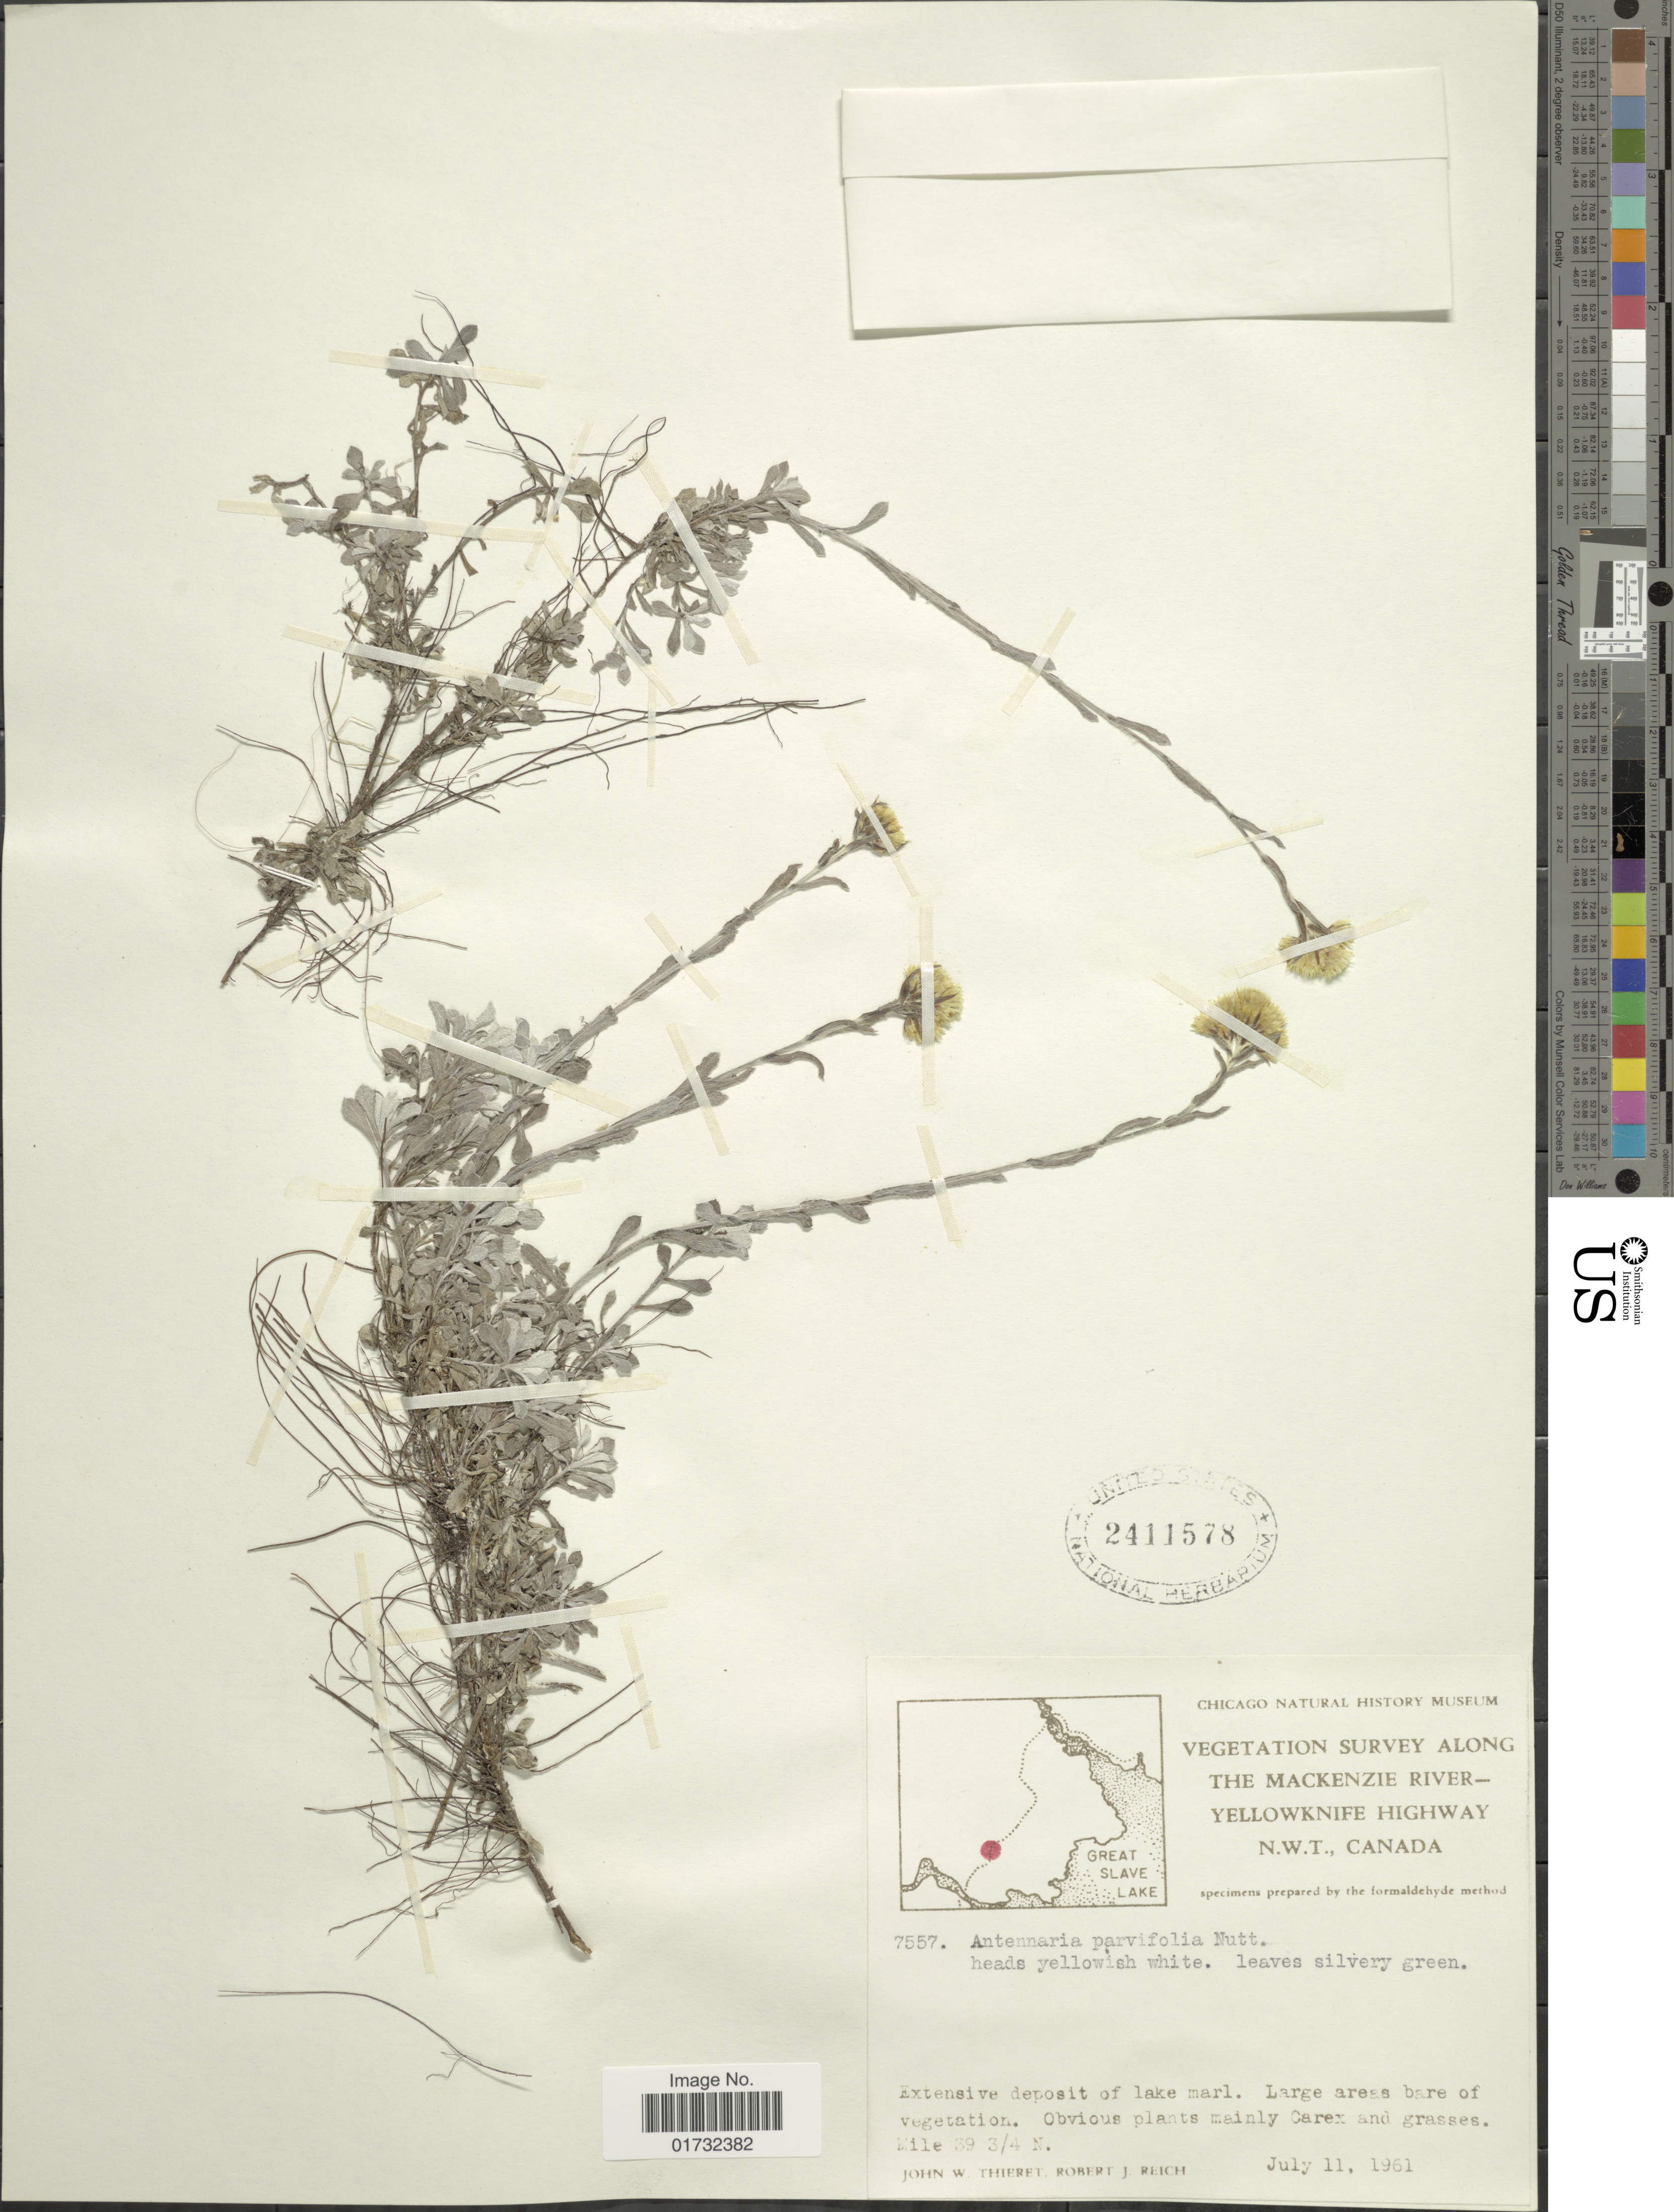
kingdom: Plantae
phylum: Tracheophyta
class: Magnoliopsida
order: Asterales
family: Asteraceae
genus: Antennaria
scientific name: Antennaria parvifolia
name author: Nutt.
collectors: J. W. Thieret & R. Reich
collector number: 7557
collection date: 1961-07-11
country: Canada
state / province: Northwest Territories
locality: Along the Mackenzie River-Yellowknife Highway. Mile 59 3/4 N.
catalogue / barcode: US 2411578